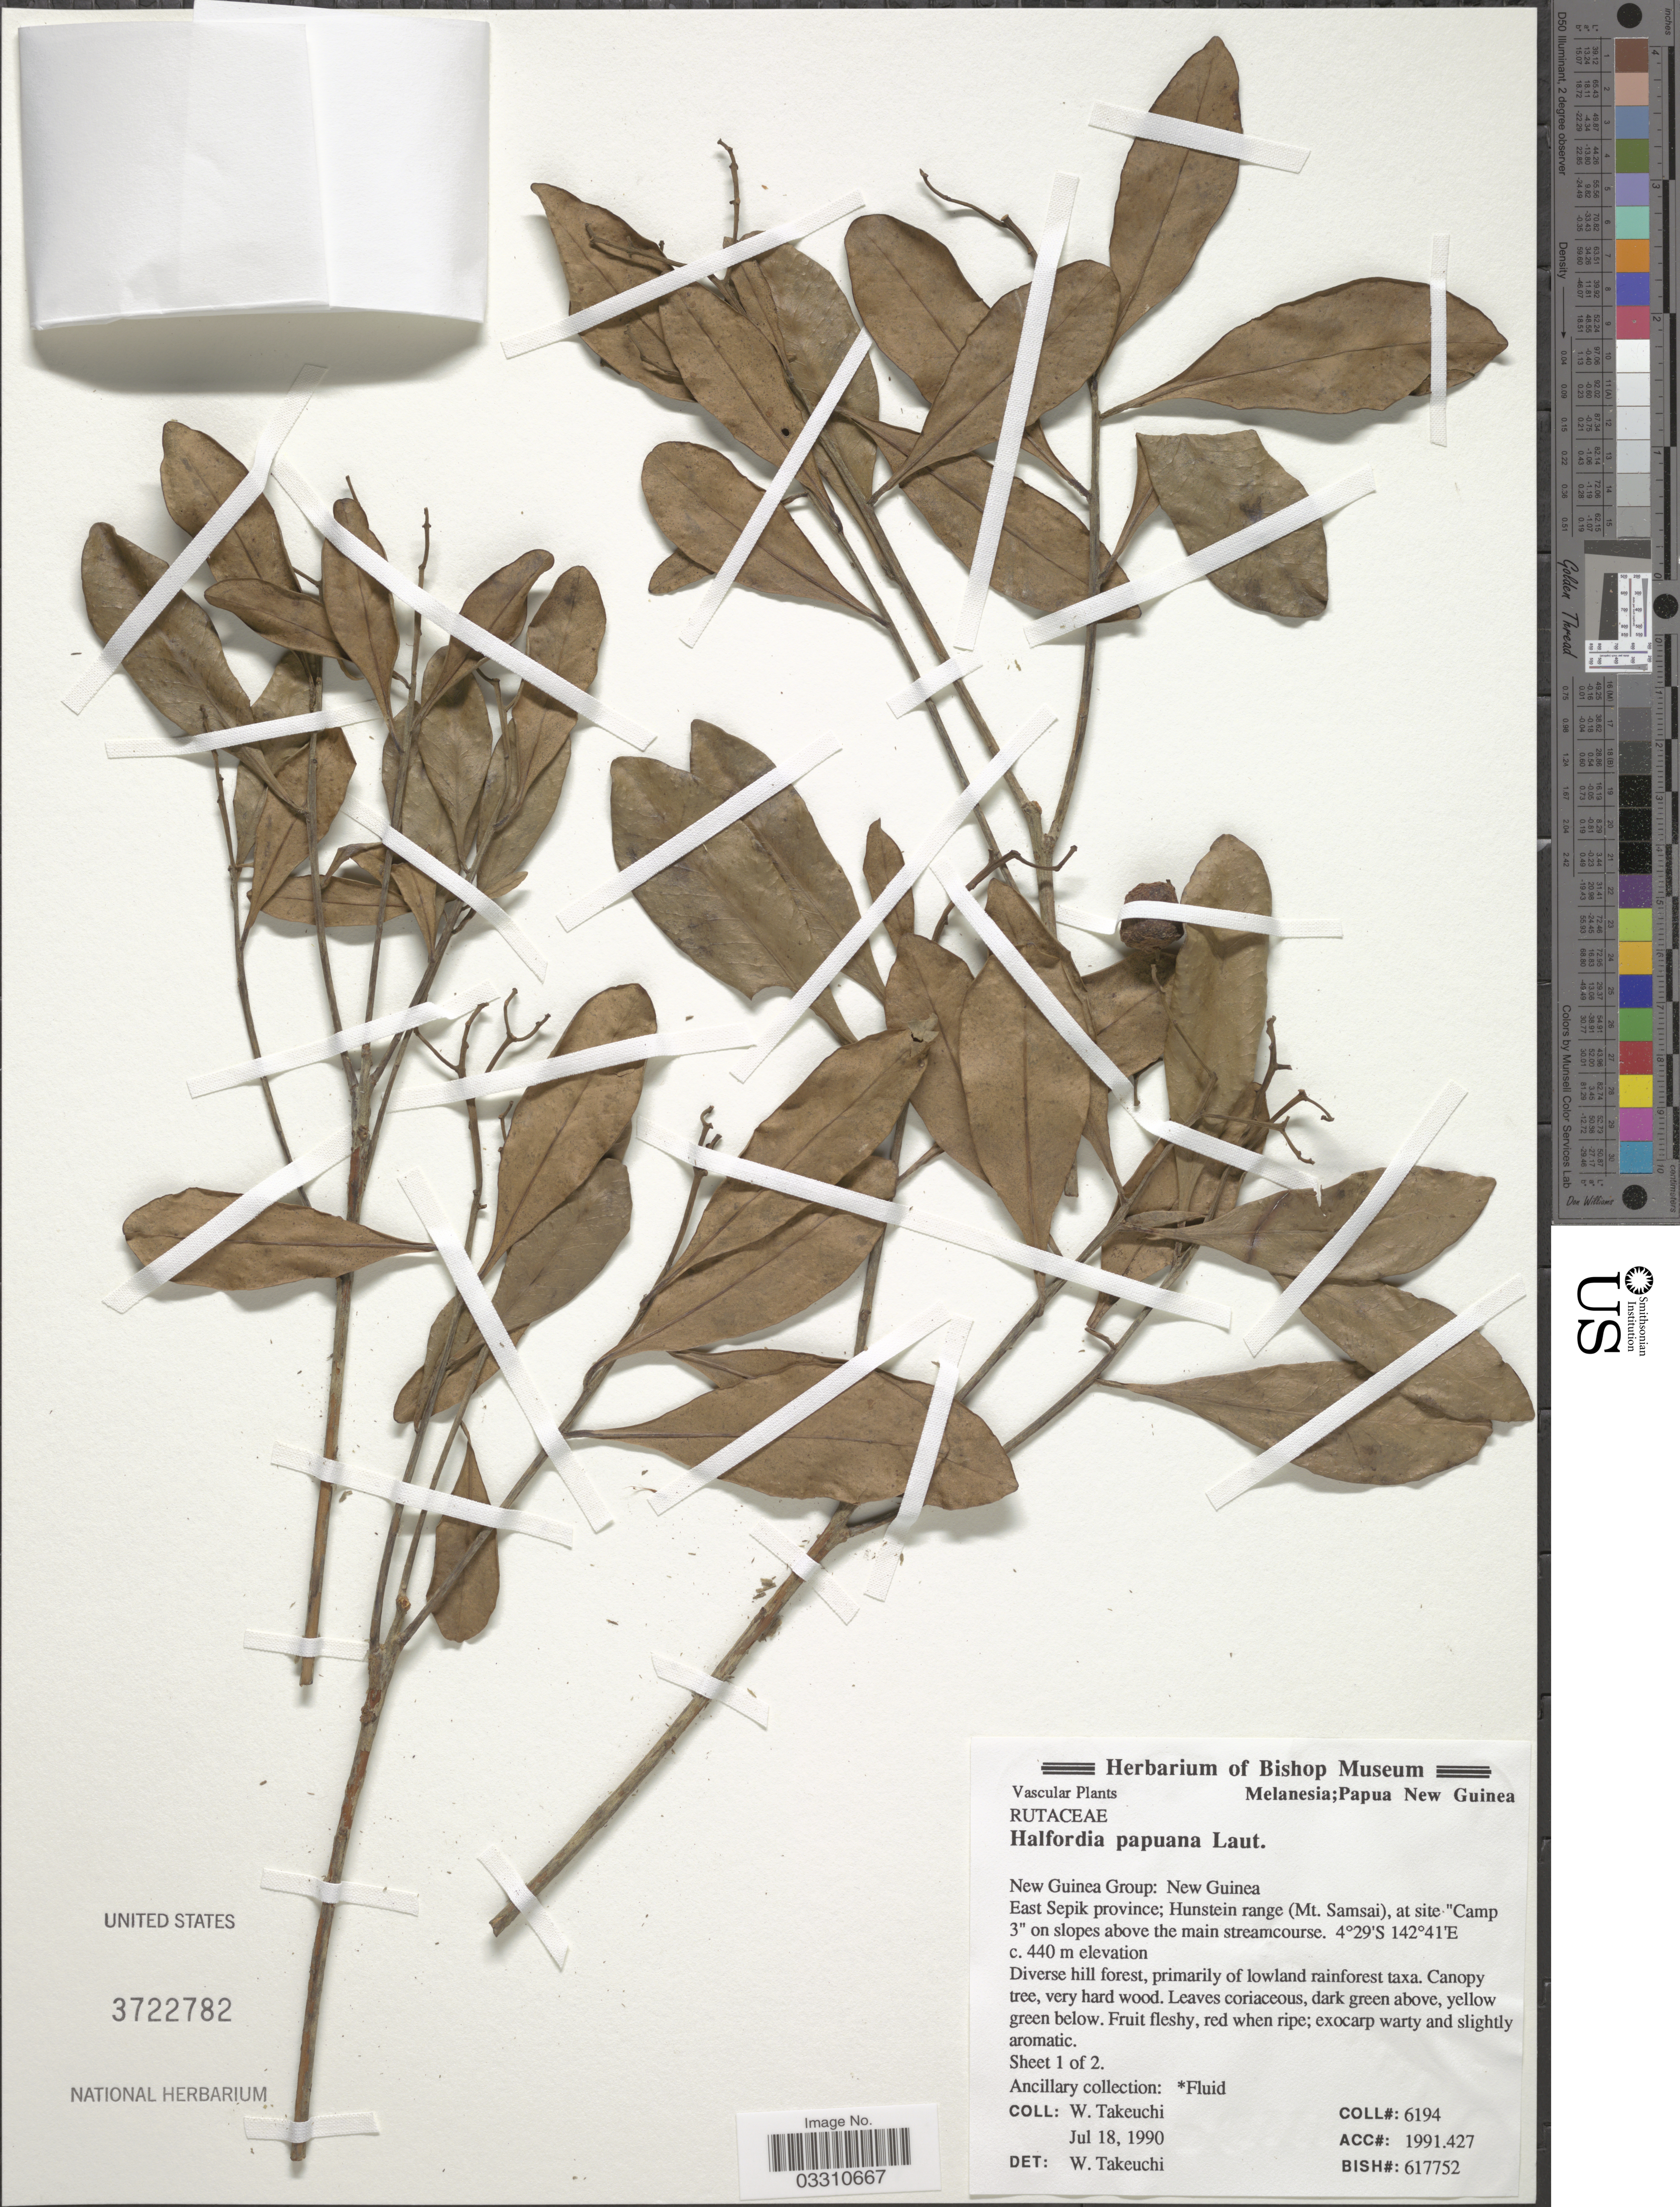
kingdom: Plantae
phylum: Tracheophyta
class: Magnoliopsida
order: Sapindales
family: Rutaceae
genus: Halfordia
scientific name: Halfordia kendack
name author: (Montrouz.) Guillaumin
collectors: W. Takeuchi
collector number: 6194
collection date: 1990-07-18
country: Papua New Guinea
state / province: East Sepik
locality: New Guinea Group: New Guinea. Hunstein range (Mt. Samsai), at site "Camp 3" on slopes above the main streamcourse.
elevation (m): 440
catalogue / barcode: US 3722782